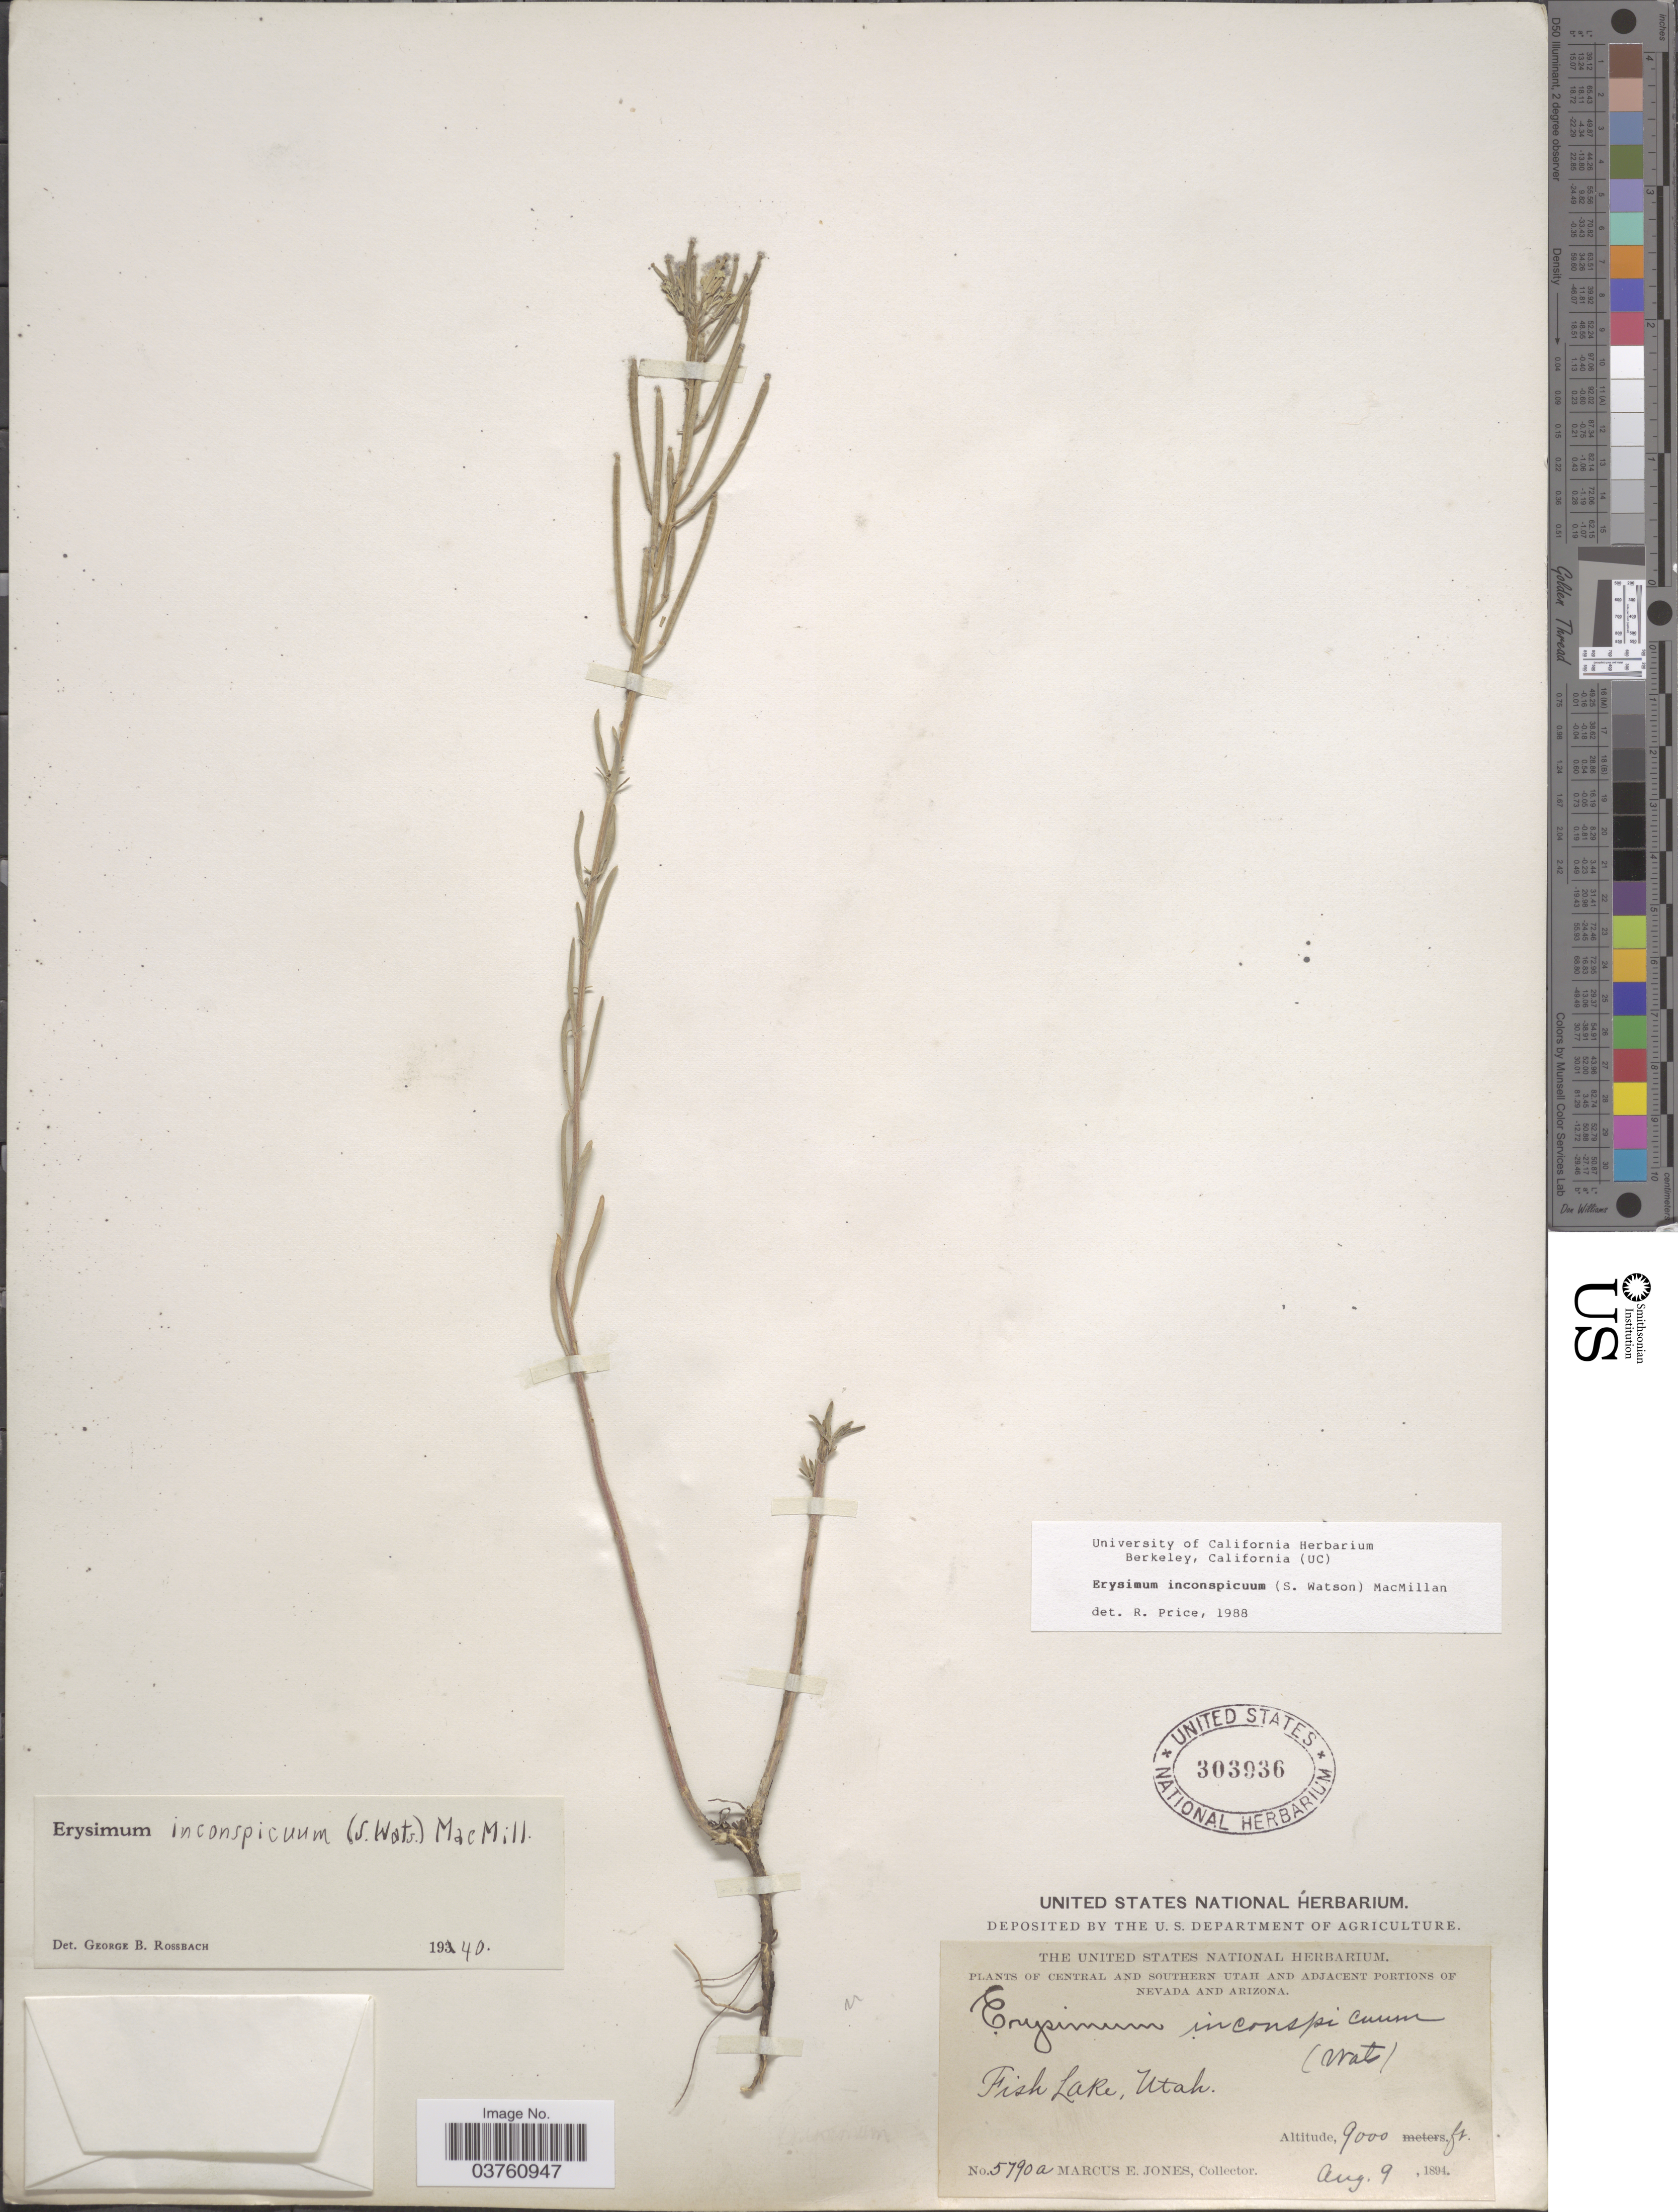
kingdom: Plantae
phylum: Tracheophyta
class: Magnoliopsida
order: Brassicales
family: Brassicaceae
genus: Erysimum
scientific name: Erysimum inconspicuum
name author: (S. Watson) MacMill.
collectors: M. E. Jones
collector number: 5790a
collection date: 1894-08-09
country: United States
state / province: Utah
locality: Central and southern Utah. Fish Lake.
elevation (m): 2743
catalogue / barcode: US 303936